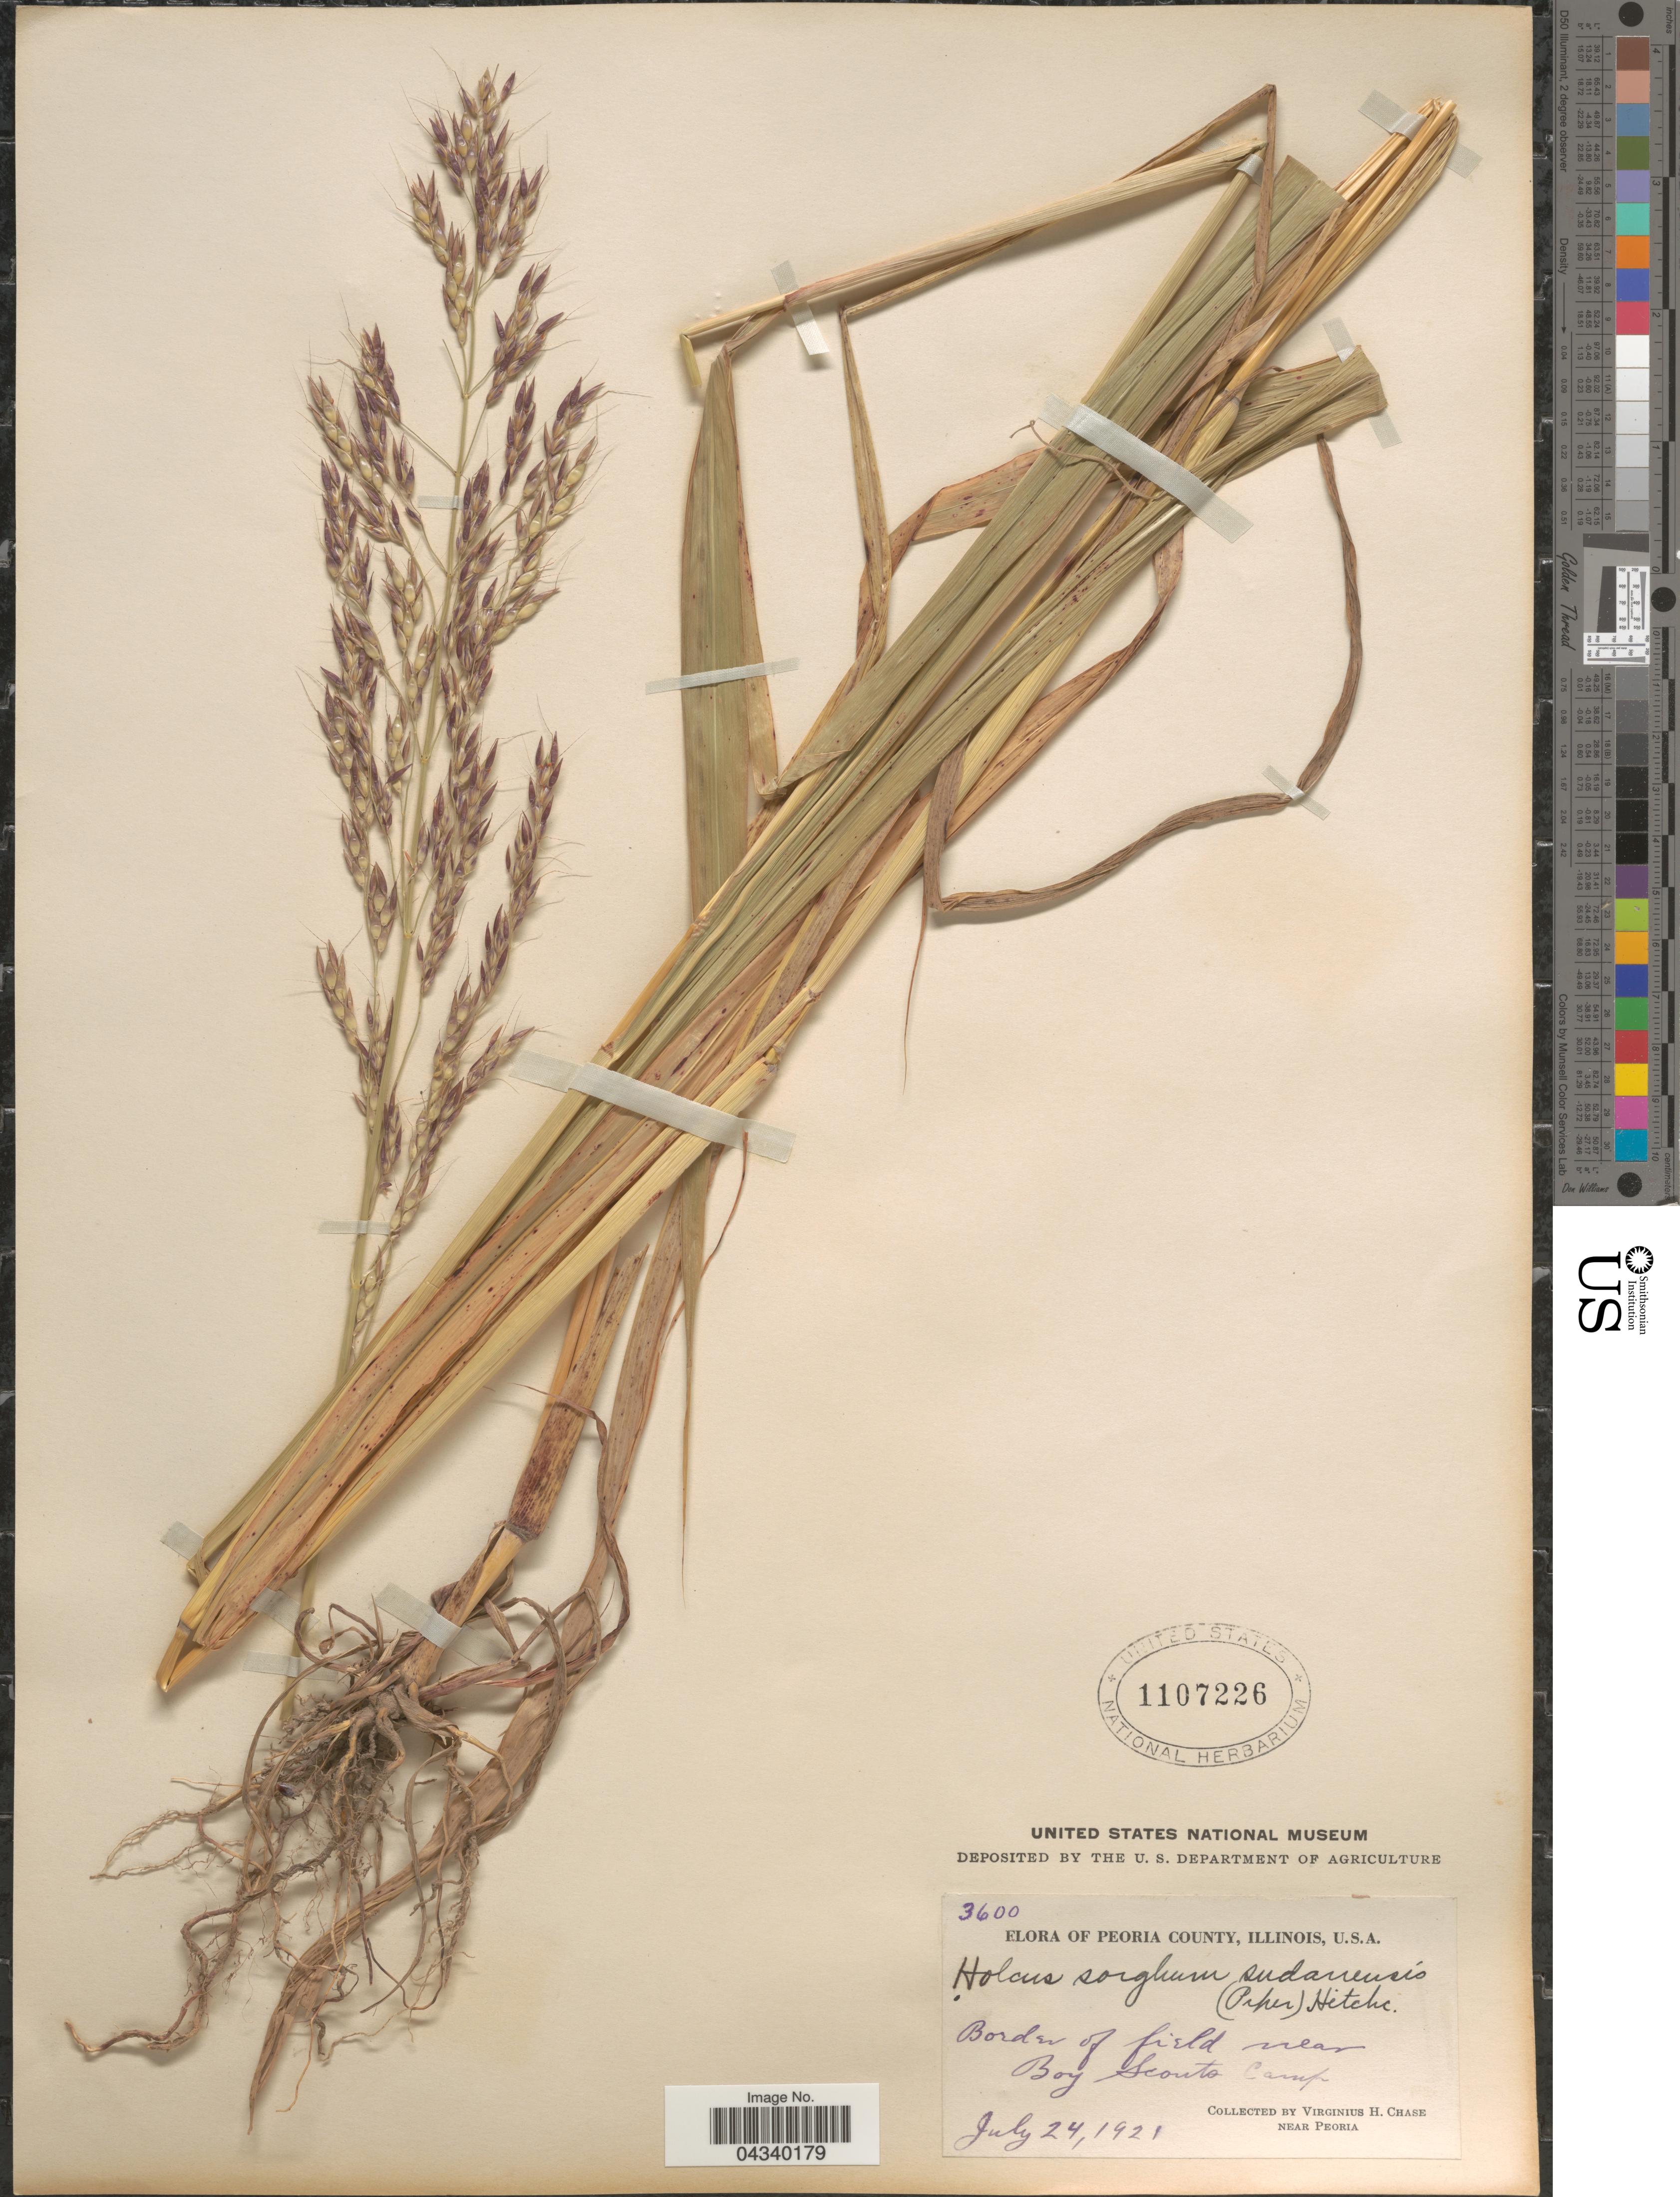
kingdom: Plantae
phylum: Tracheophyta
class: Liliopsida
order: Poales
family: Poaceae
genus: Sorghum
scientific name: Sorghum drummondii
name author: (Steud.) Nees ex Millsp. & Chase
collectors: V. H. Chase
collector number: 3600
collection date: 1921-07-24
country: United States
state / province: Illinois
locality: Elora of Peoria County. Border of field near Boy Scouts Camp. Near Peoria.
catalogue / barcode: US 1107226